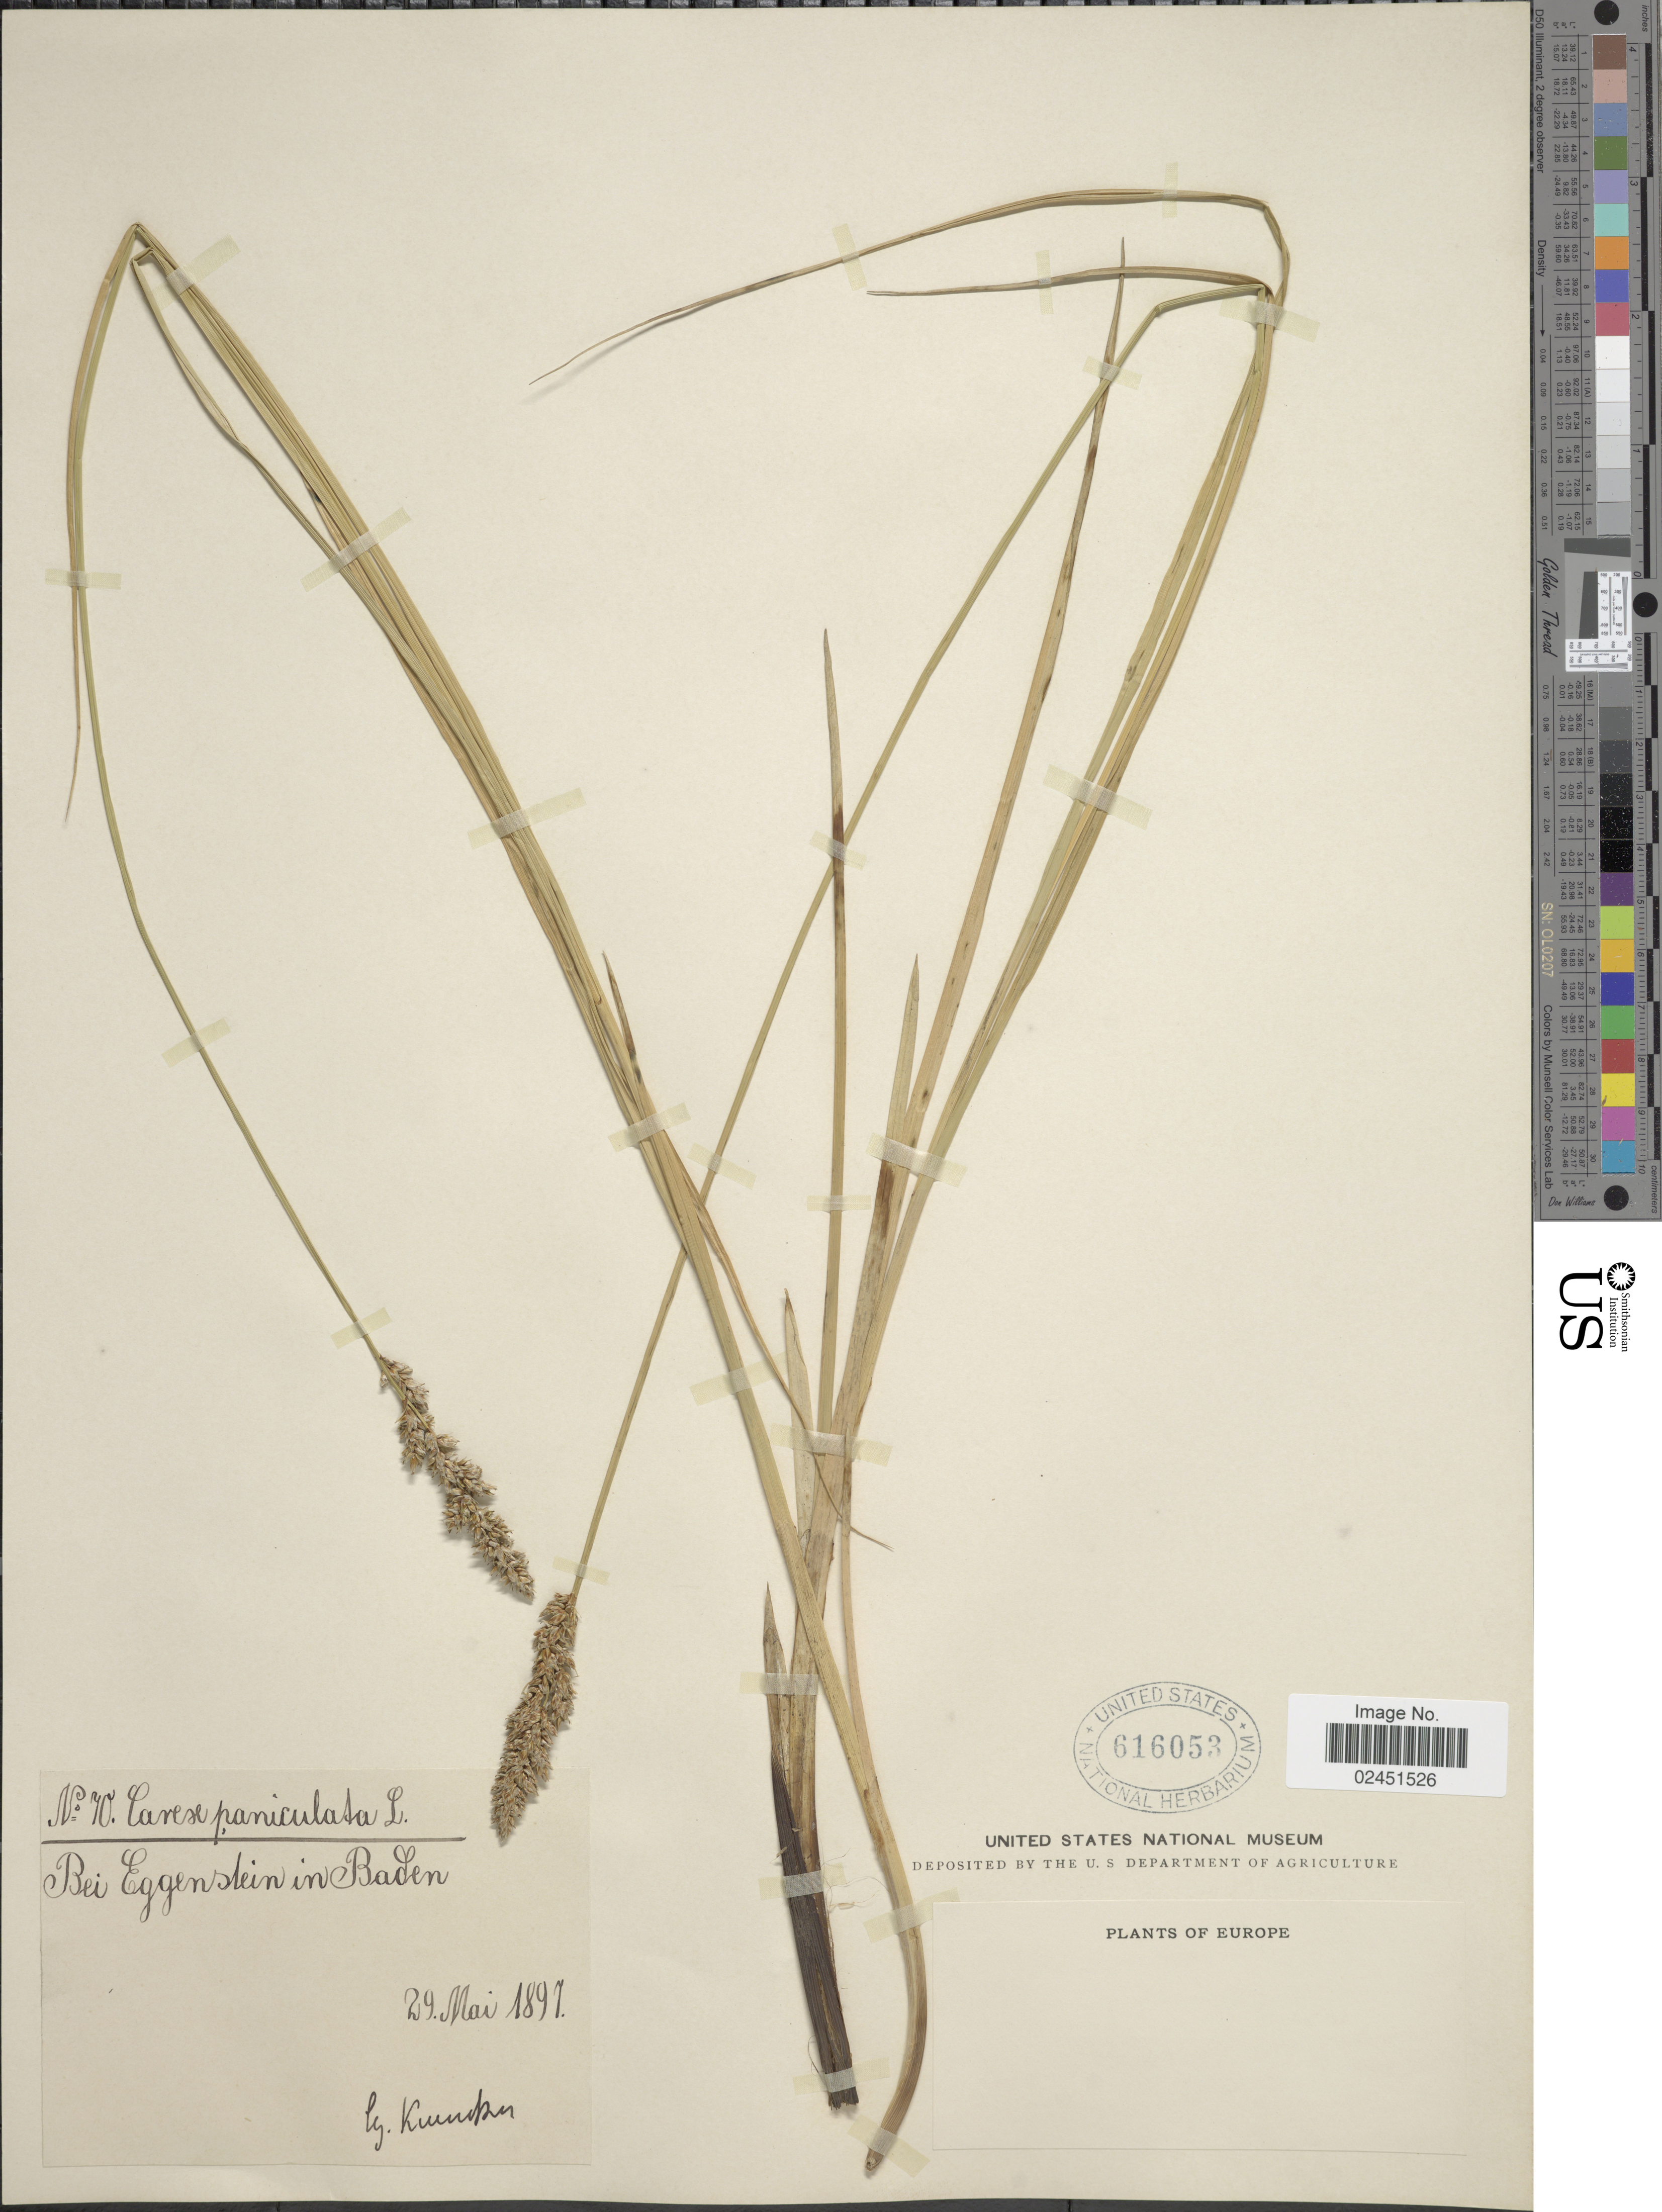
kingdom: Plantae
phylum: Tracheophyta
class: Liliopsida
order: Poales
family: Cyperaceae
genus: Carex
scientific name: Carex paniculata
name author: L.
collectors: Kneucker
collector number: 70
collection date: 1897-05-29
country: Germany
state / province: Baden-Württemberg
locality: Bei Eggenstein in Baden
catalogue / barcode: US 616053